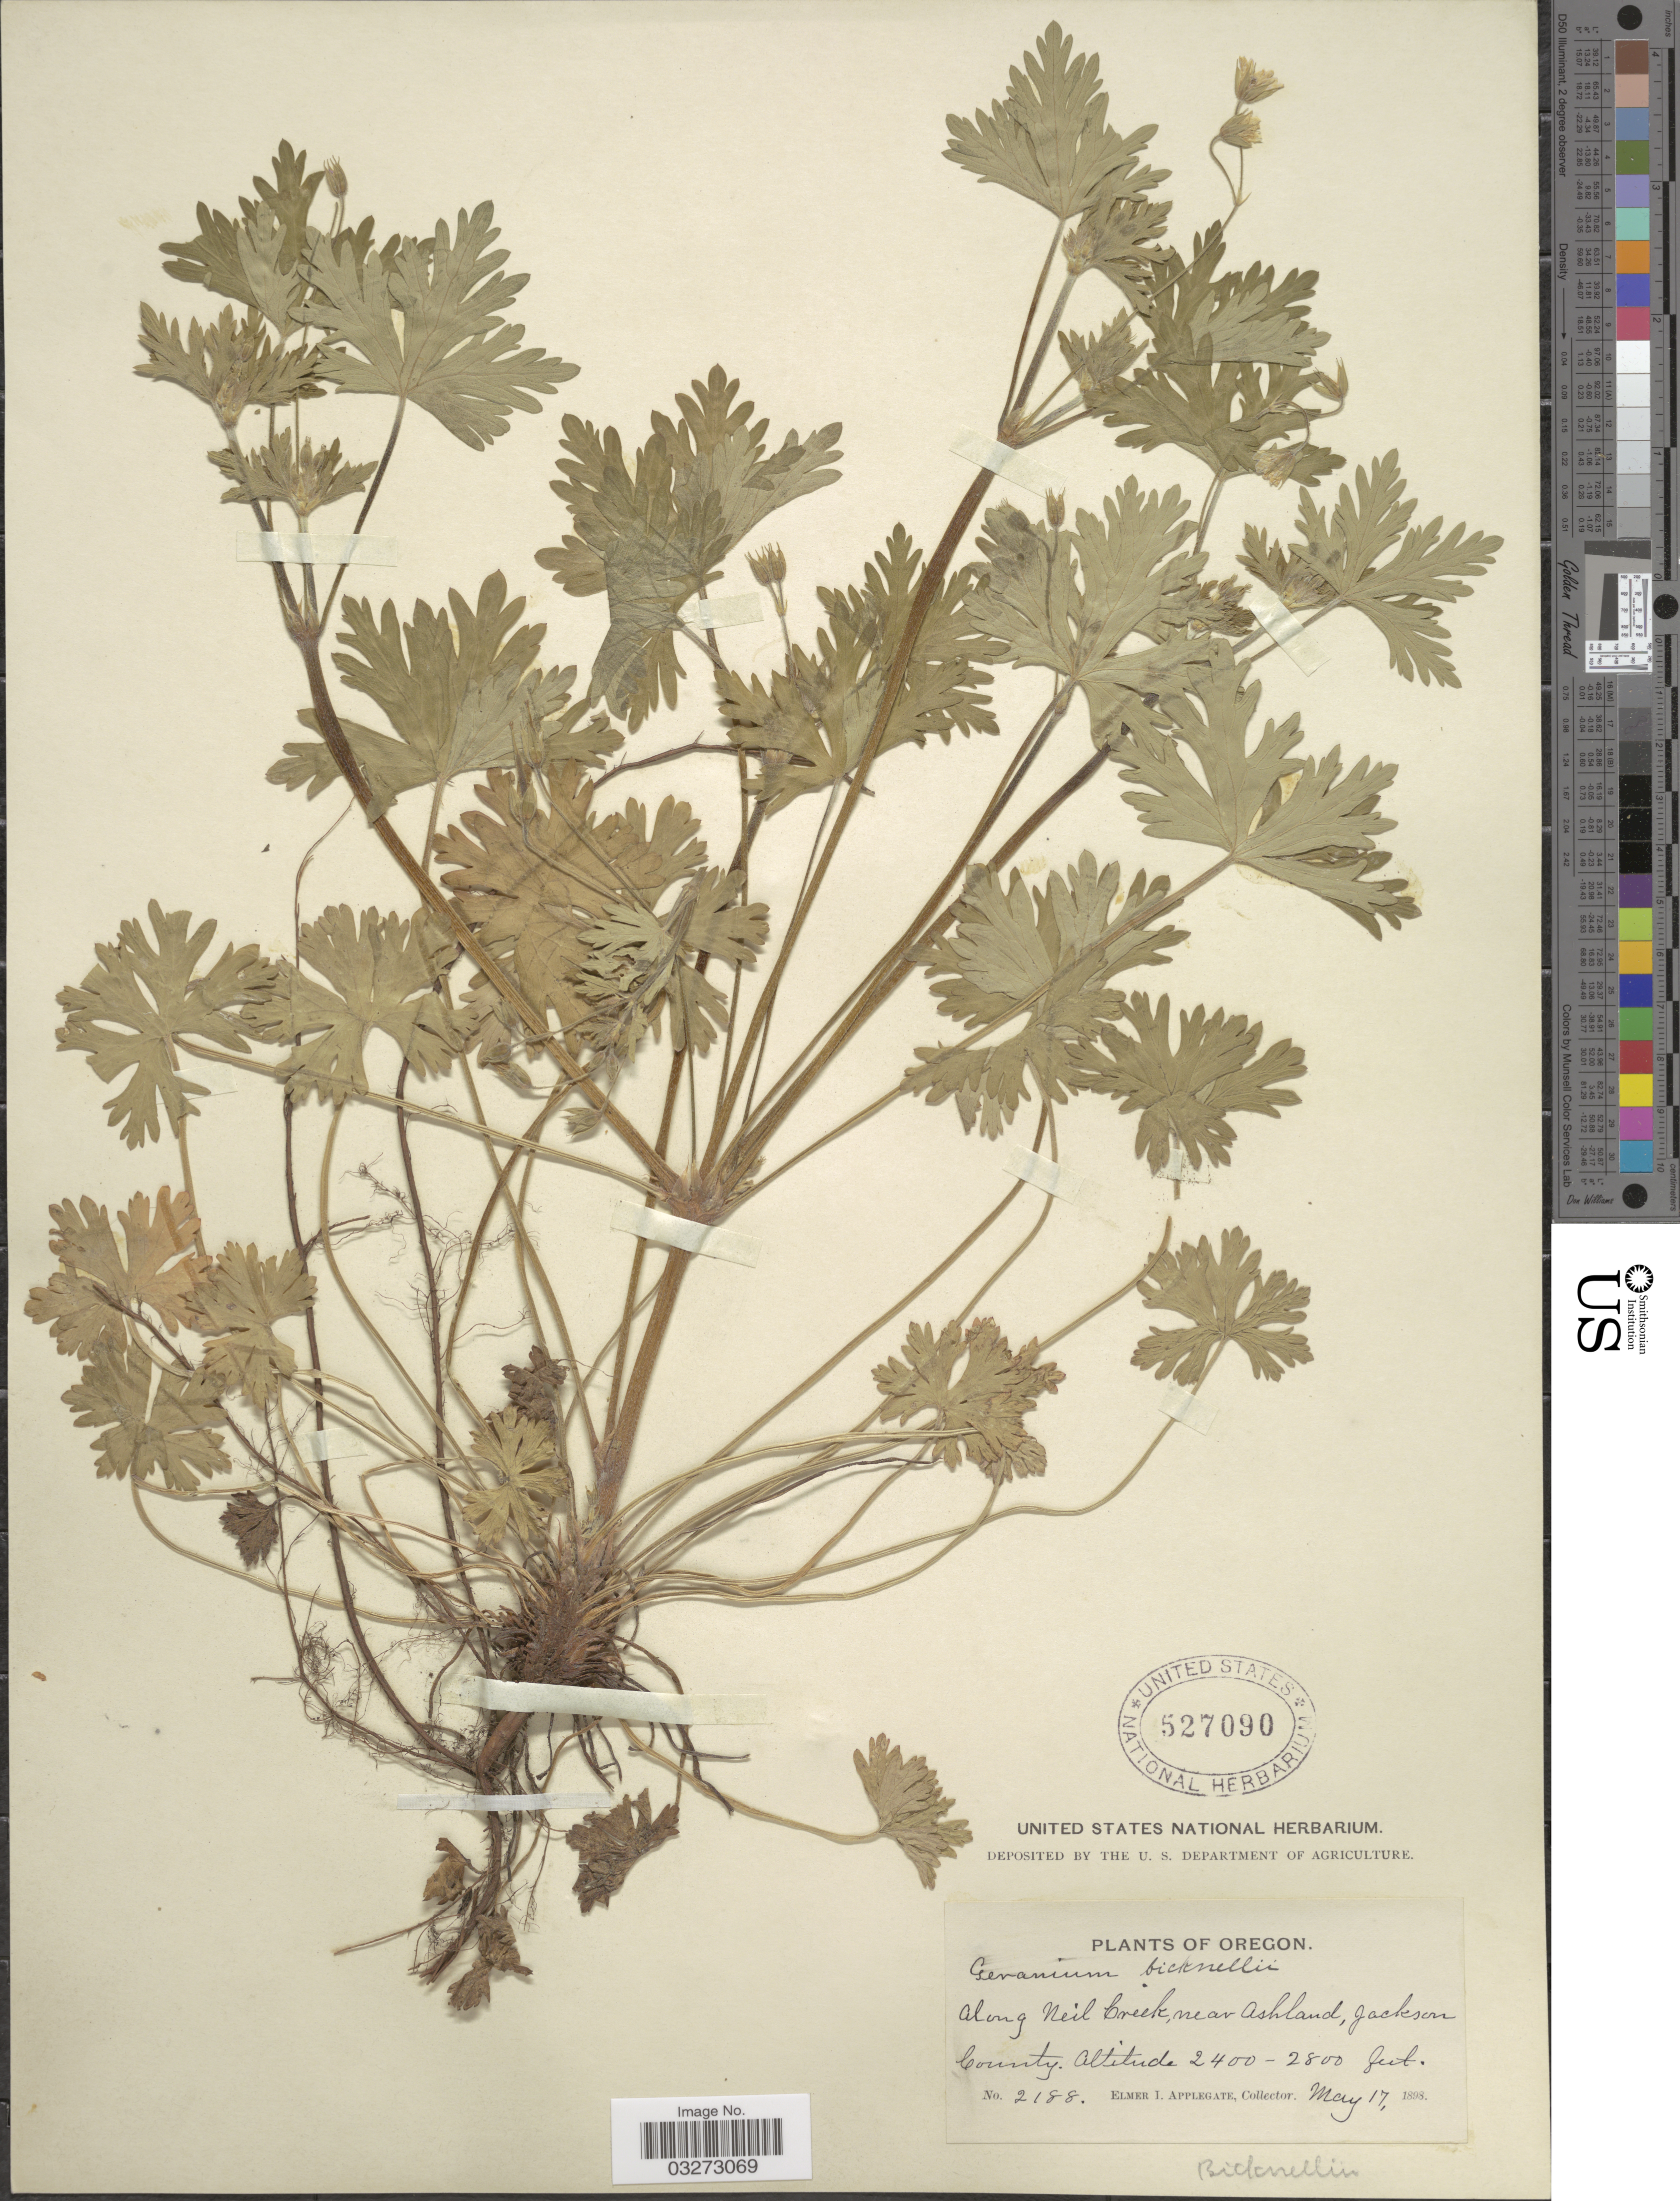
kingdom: Plantae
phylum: Tracheophyta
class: Magnoliopsida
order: Geraniales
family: Geraniaceae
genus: Geranium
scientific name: Geranium bicknellii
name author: Britton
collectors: E. I. Applegate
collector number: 2188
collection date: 1898-05-17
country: United States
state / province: Oregon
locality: Along Neil Creek, near Ashland, Jackson County.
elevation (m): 732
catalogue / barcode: US 527090